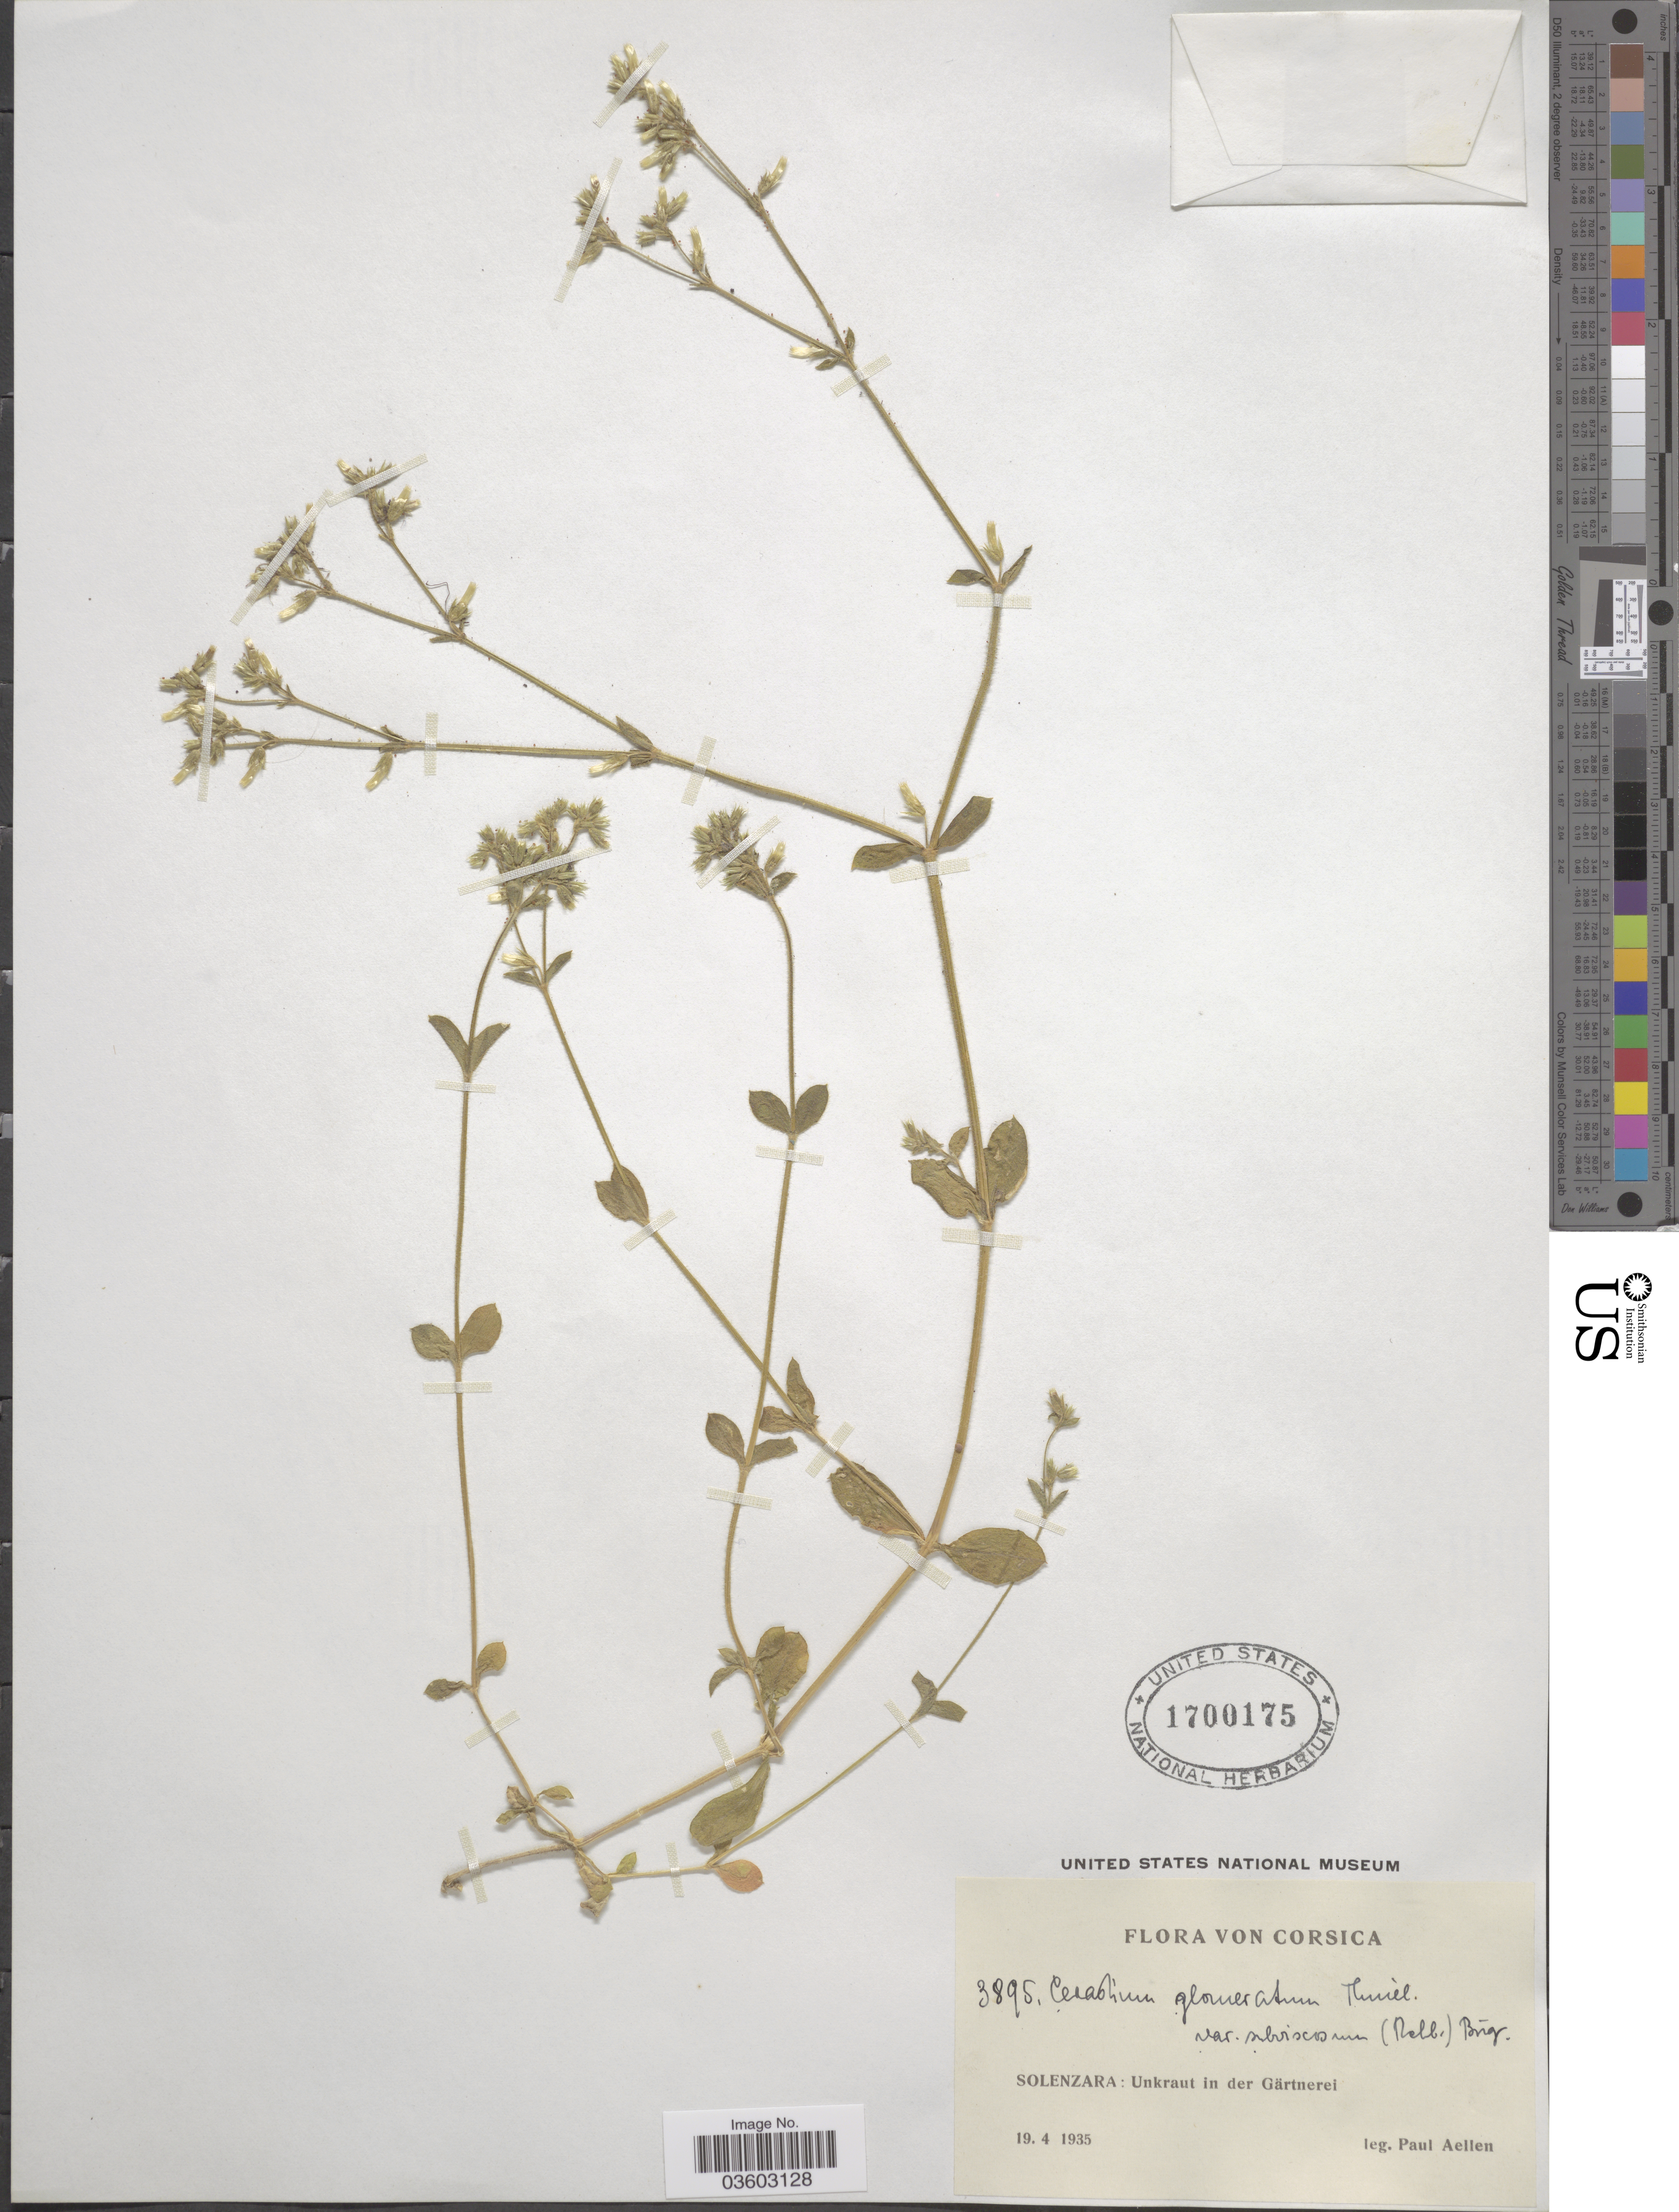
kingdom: Plantae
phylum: Tracheophyta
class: Magnoliopsida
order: Caryophyllales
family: Caryophyllaceae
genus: Cerastium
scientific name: Cerastium glomeratum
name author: Thuill.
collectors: P. Aellen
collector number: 3895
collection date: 1935-04-19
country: France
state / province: Corsica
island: Corse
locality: Solenzara: Gärtnerei.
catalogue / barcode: US 1700175